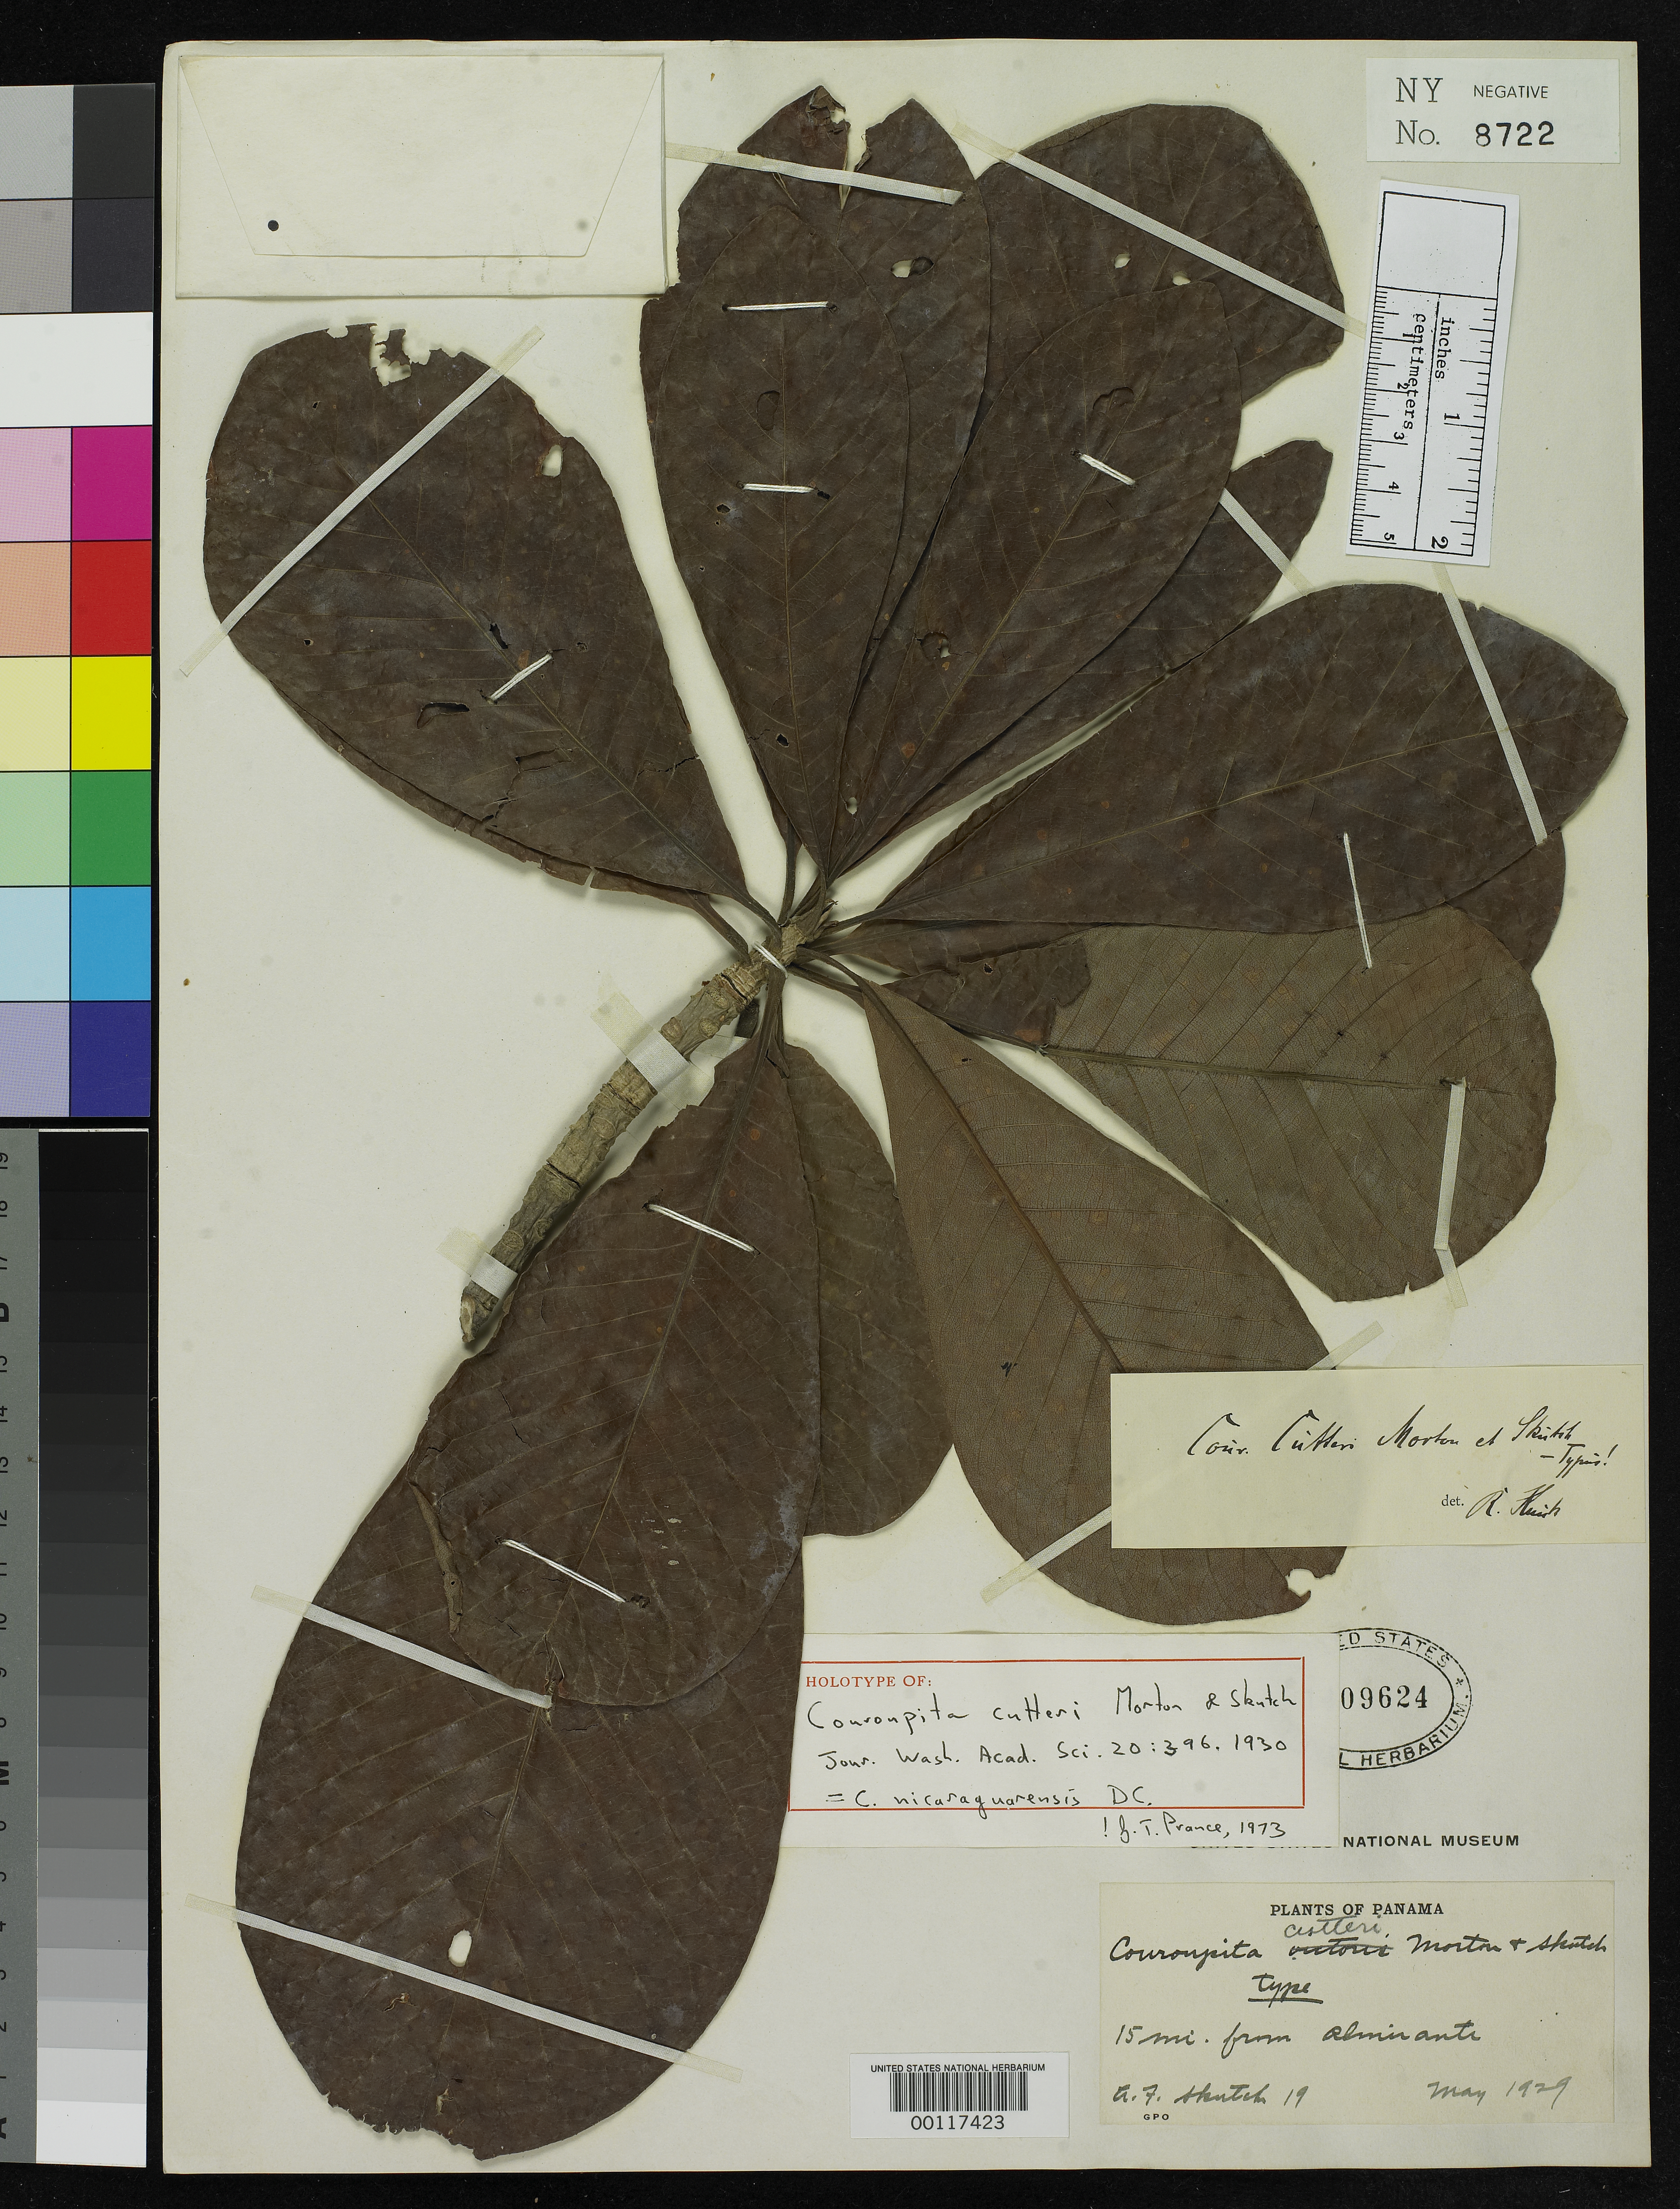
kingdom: Plantae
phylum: Tracheophyta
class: Magnoliopsida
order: Ericales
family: Lecythidaceae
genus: Couroupita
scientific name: Couroupita cutteri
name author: C.V. Morton & Skutch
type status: Holotype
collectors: A. F. Skutch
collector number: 19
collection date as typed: May 1929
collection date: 1929-05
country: Panama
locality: Near Almirante.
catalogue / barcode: US 1409624